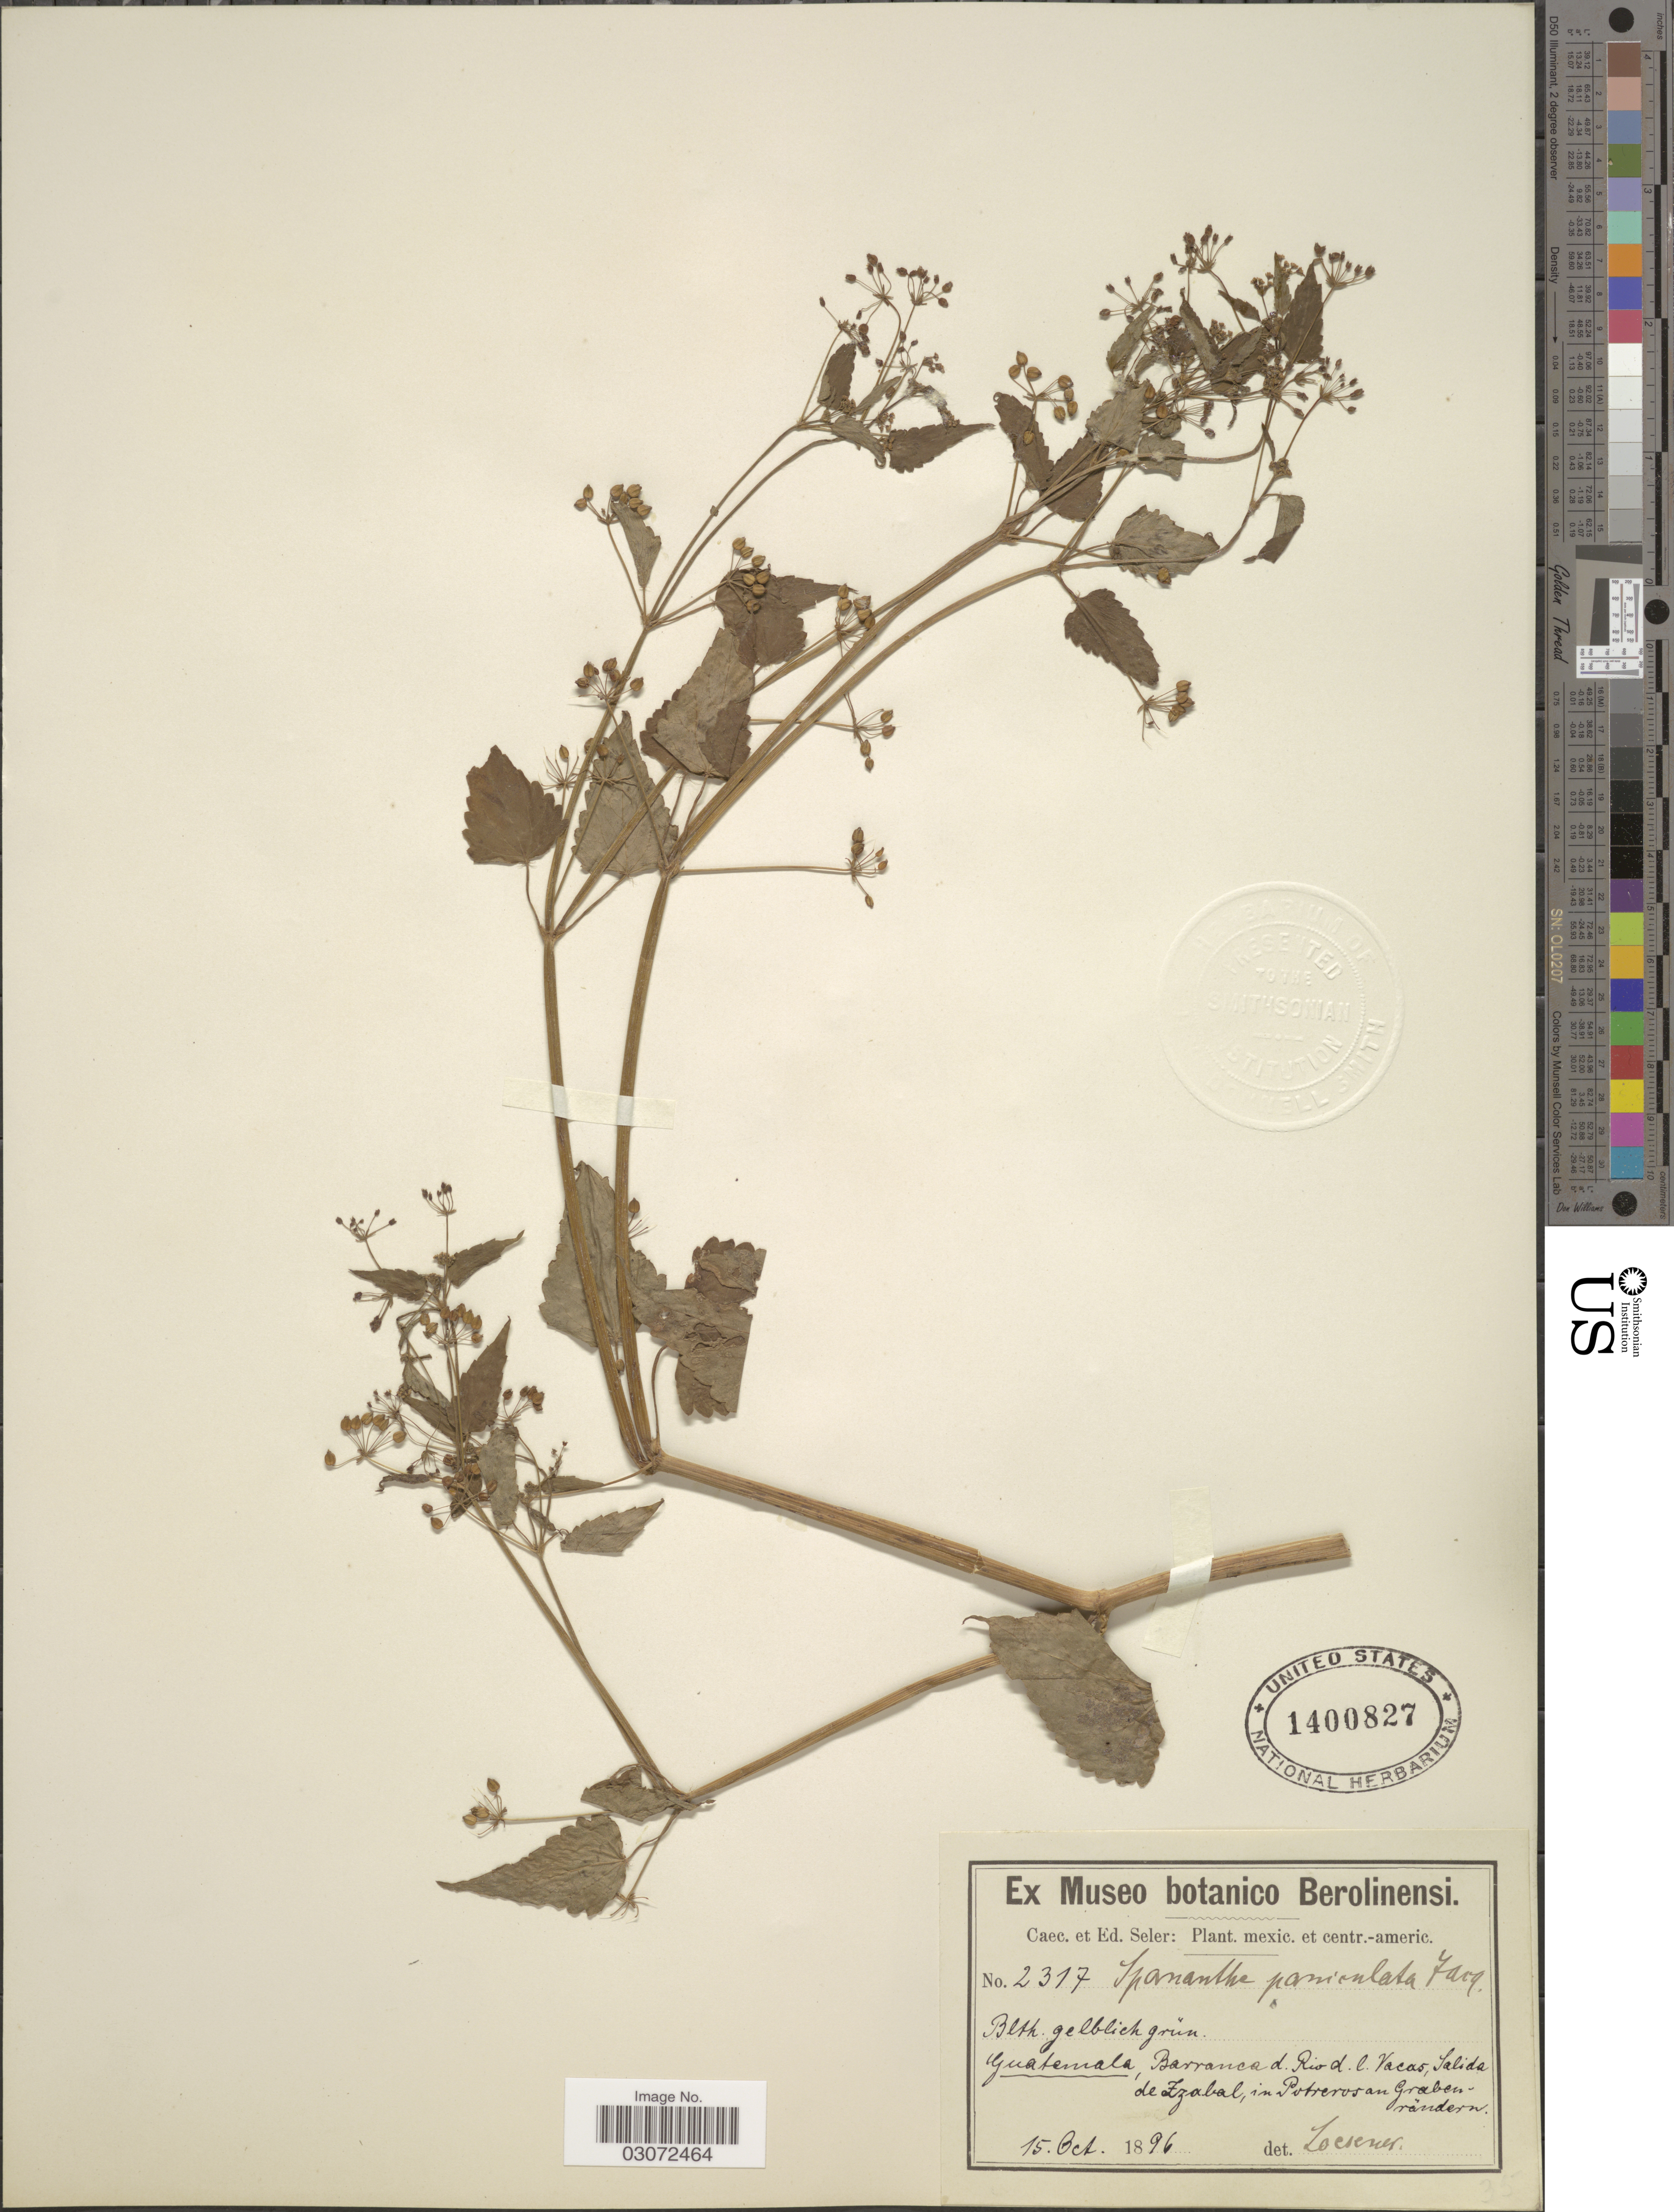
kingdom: Plantae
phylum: Tracheophyta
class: Magnoliopsida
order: Apiales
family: Apiaceae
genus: Spananthe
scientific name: Spananthe paniculata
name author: Jacq.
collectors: ex Caec. et Ed Seler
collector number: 2317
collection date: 1896-10-15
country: Guatemala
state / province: Izabal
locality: Barranca d. Rio d. l. Vacas, Salida de Izabal, in Potreros an Grabenrändern.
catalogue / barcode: US 1400827